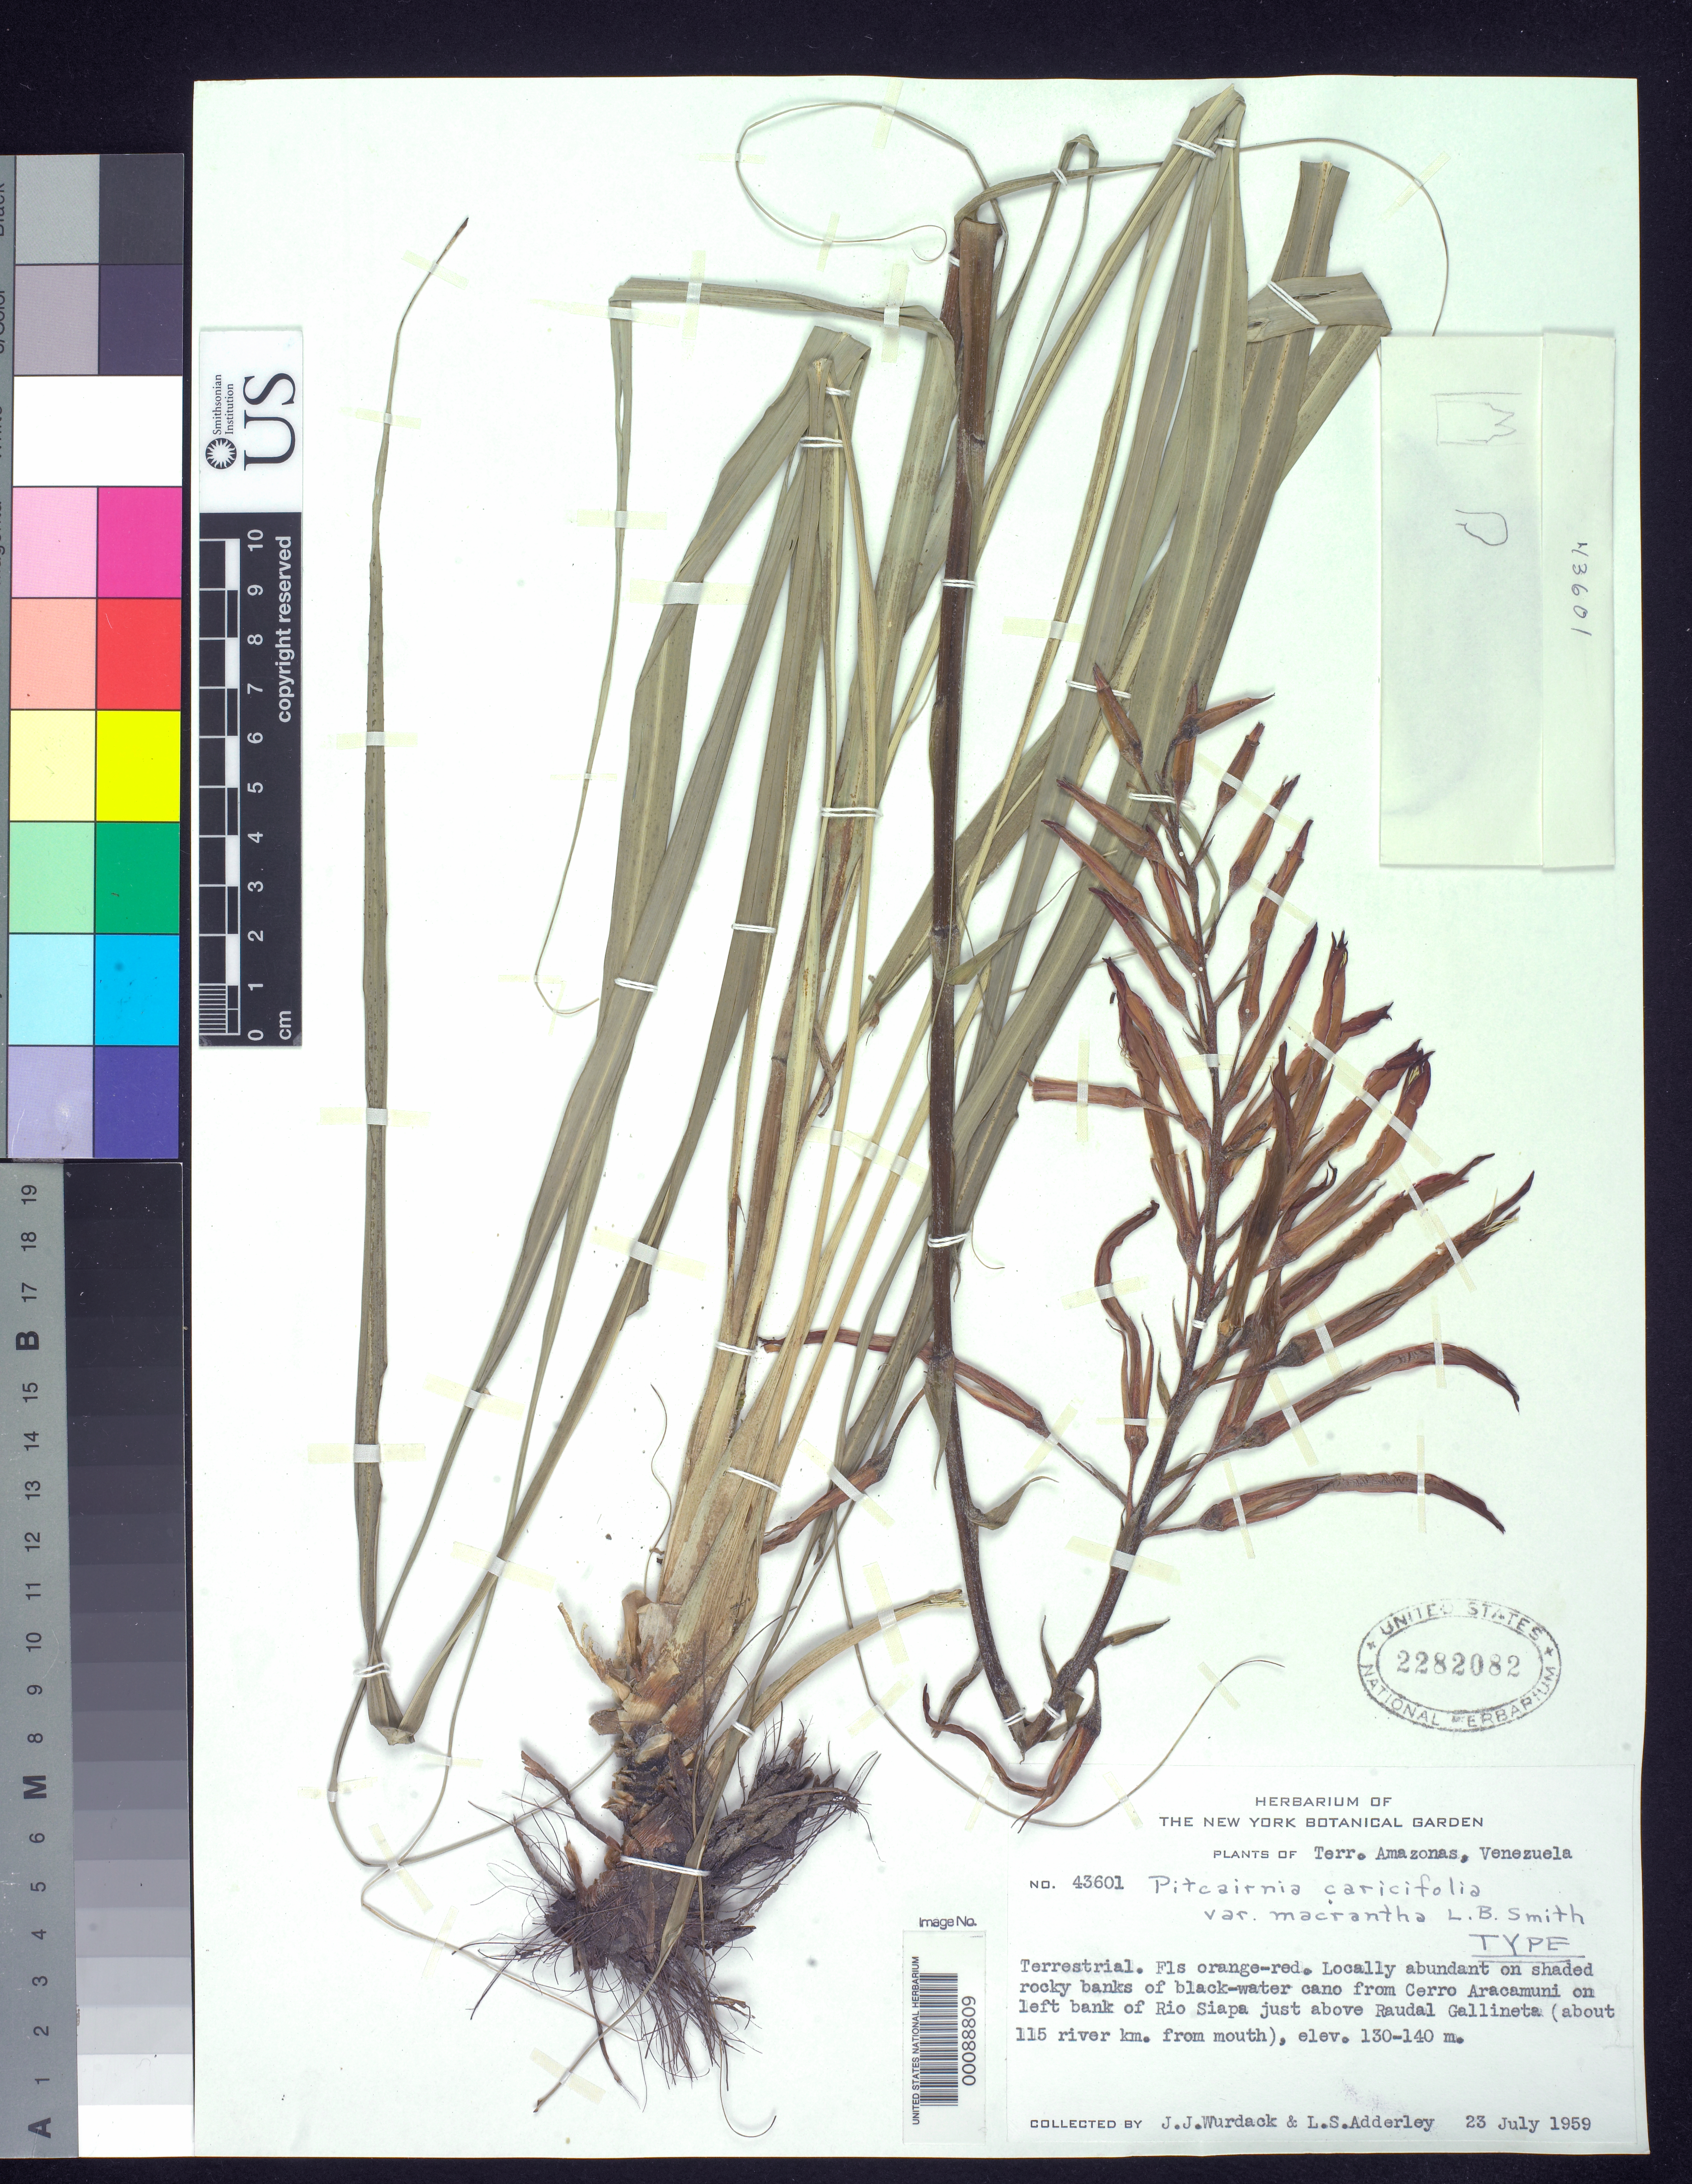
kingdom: Plantae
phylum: Tracheophyta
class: Liliopsida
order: Poales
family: Bromeliaceae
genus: Pitcairnia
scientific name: Pitcairnia caricifolia var. macrantha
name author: L.B. Sm.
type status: Holotype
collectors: J. J. Wurdack & L. S. Adderley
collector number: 43601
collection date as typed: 23 Jul 1959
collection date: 1959-07-23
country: Venezuela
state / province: Amazonas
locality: Cerro Aracamuni on Rio Siapa above Raudal Gallineta.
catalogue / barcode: US 2282082